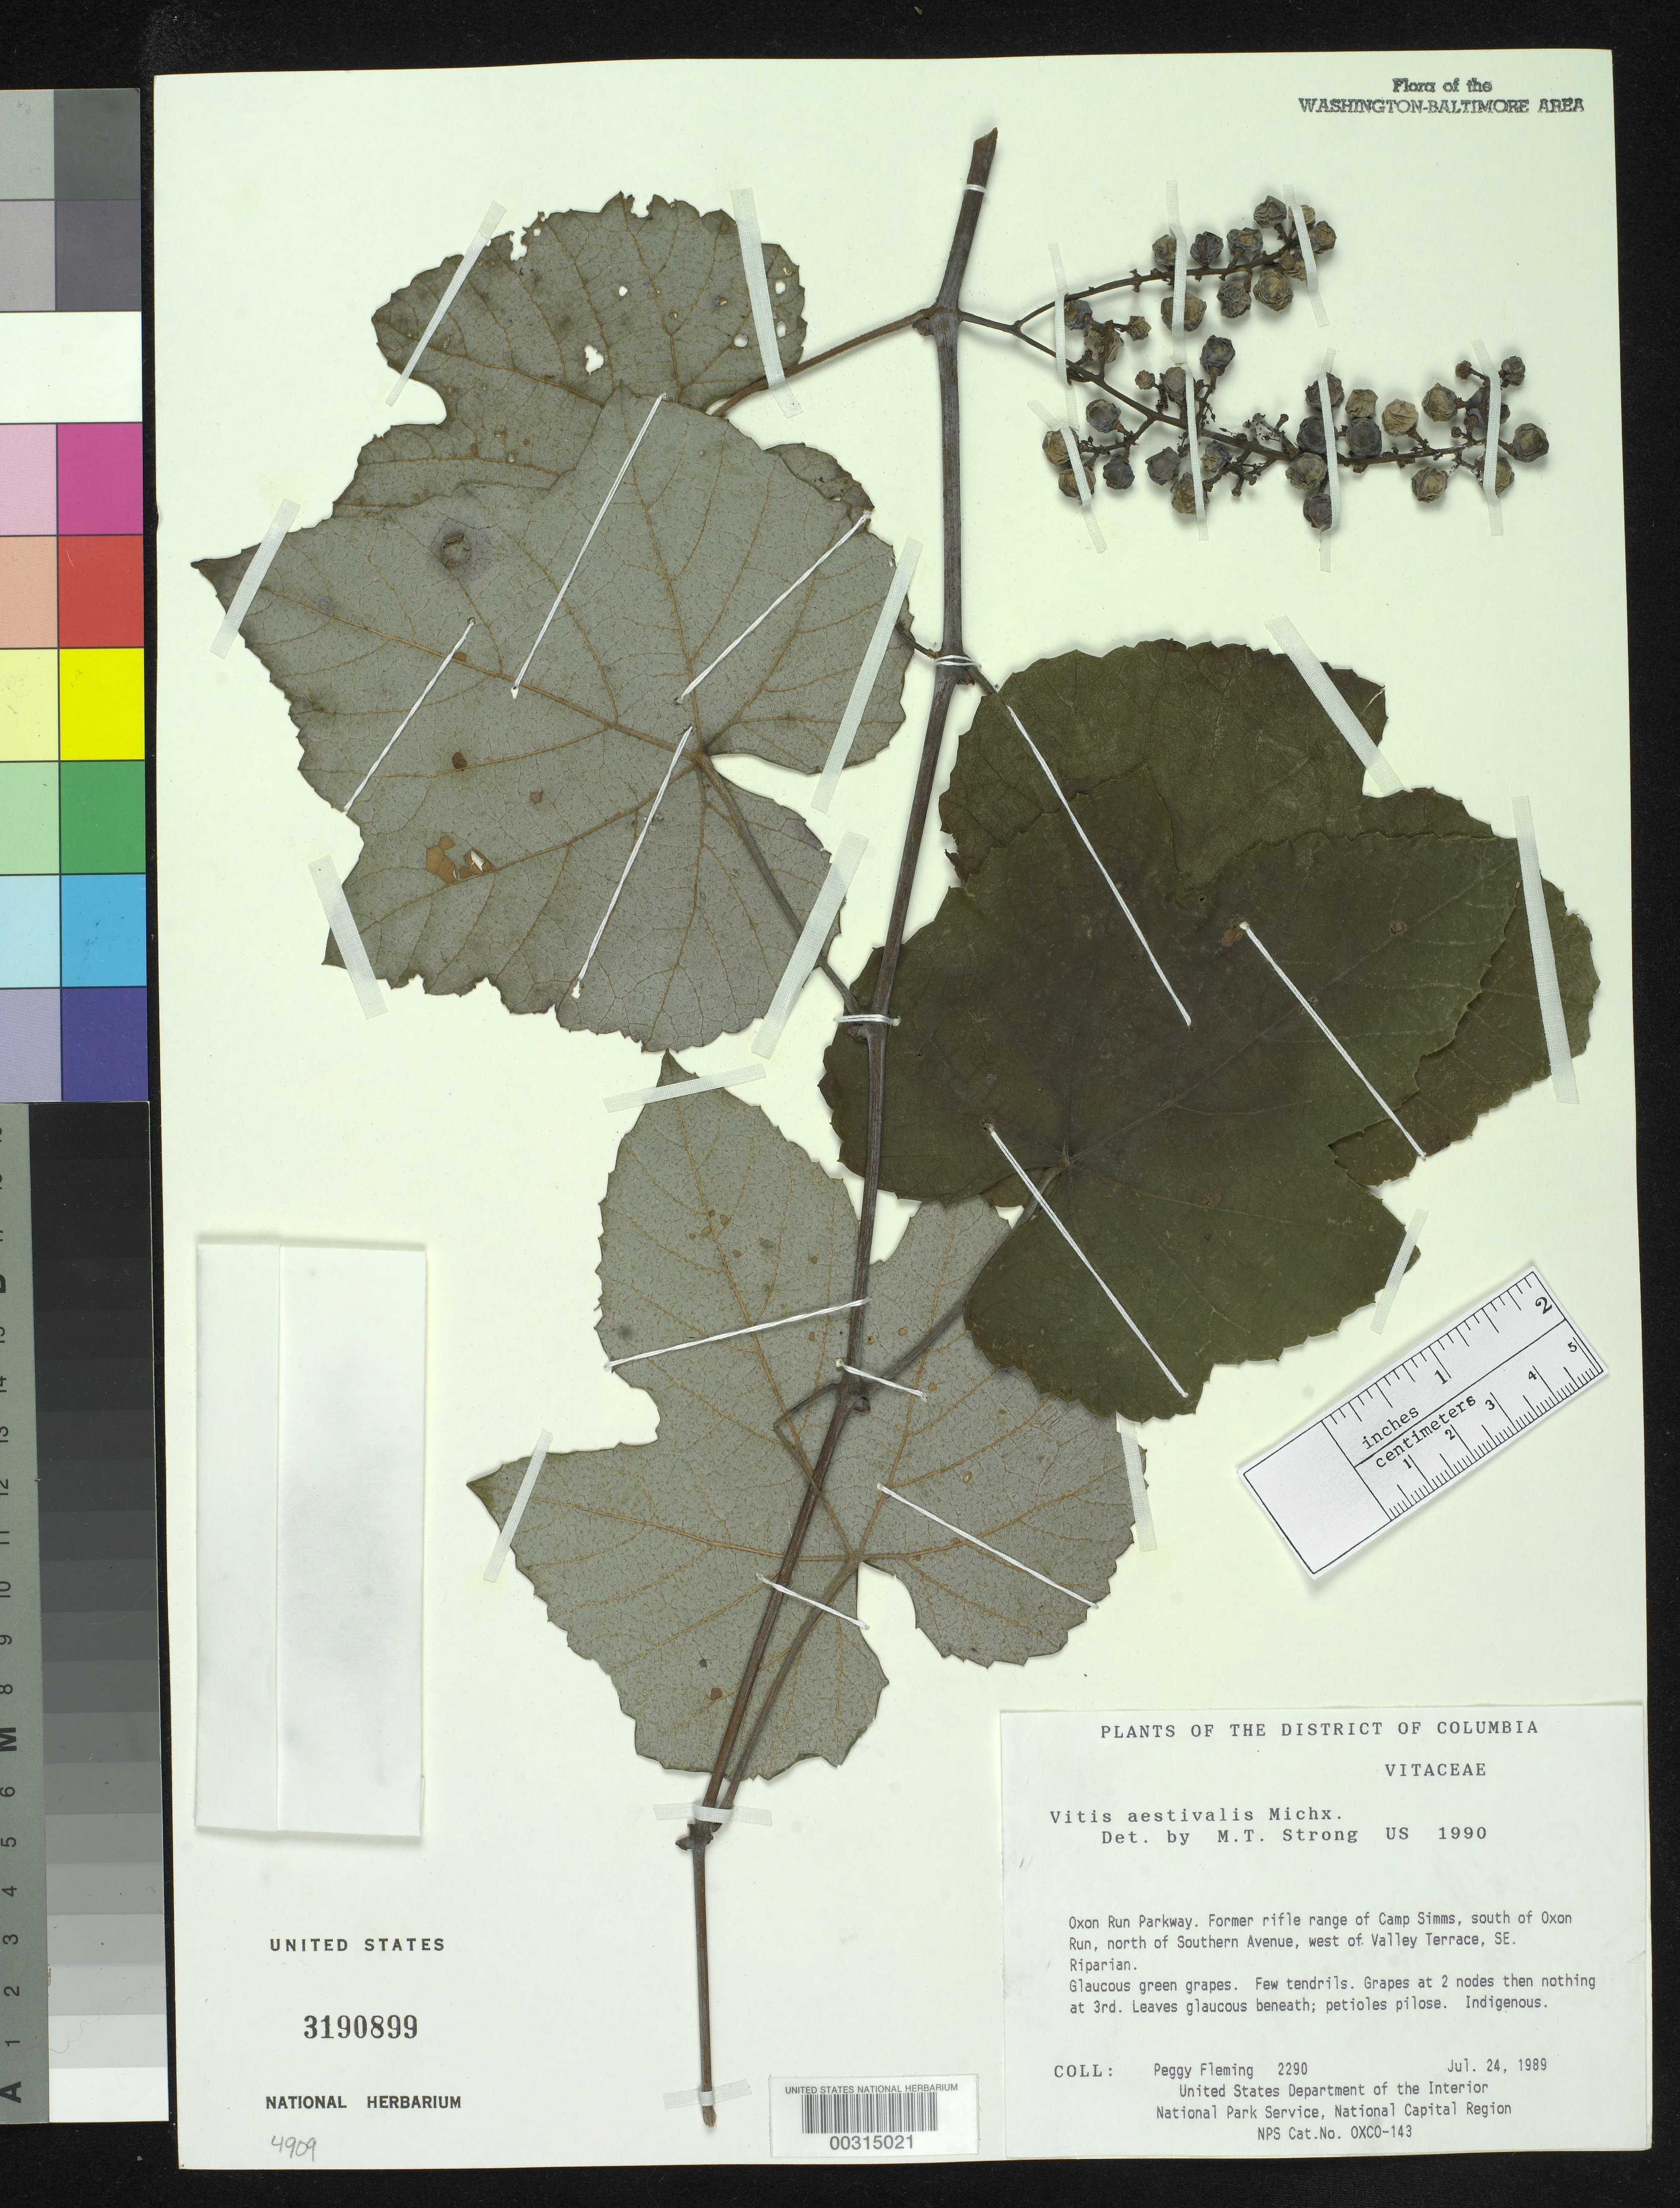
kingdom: Plantae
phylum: Tracheophyta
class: Magnoliopsida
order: Vitales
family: Vitaceae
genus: Vitis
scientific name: Vitis aestivalis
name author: Michx.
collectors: P. Fleming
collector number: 2290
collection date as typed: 24 Jul 1989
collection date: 1989-07-24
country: United States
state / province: District of Columbia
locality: Oxon Run Parkway, Rifle Range of Camp Simms, S of Oxonrun, N of Southern Avenue, W of Valley Terrace, SE Rock Creek Park and vicinity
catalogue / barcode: US 3190899